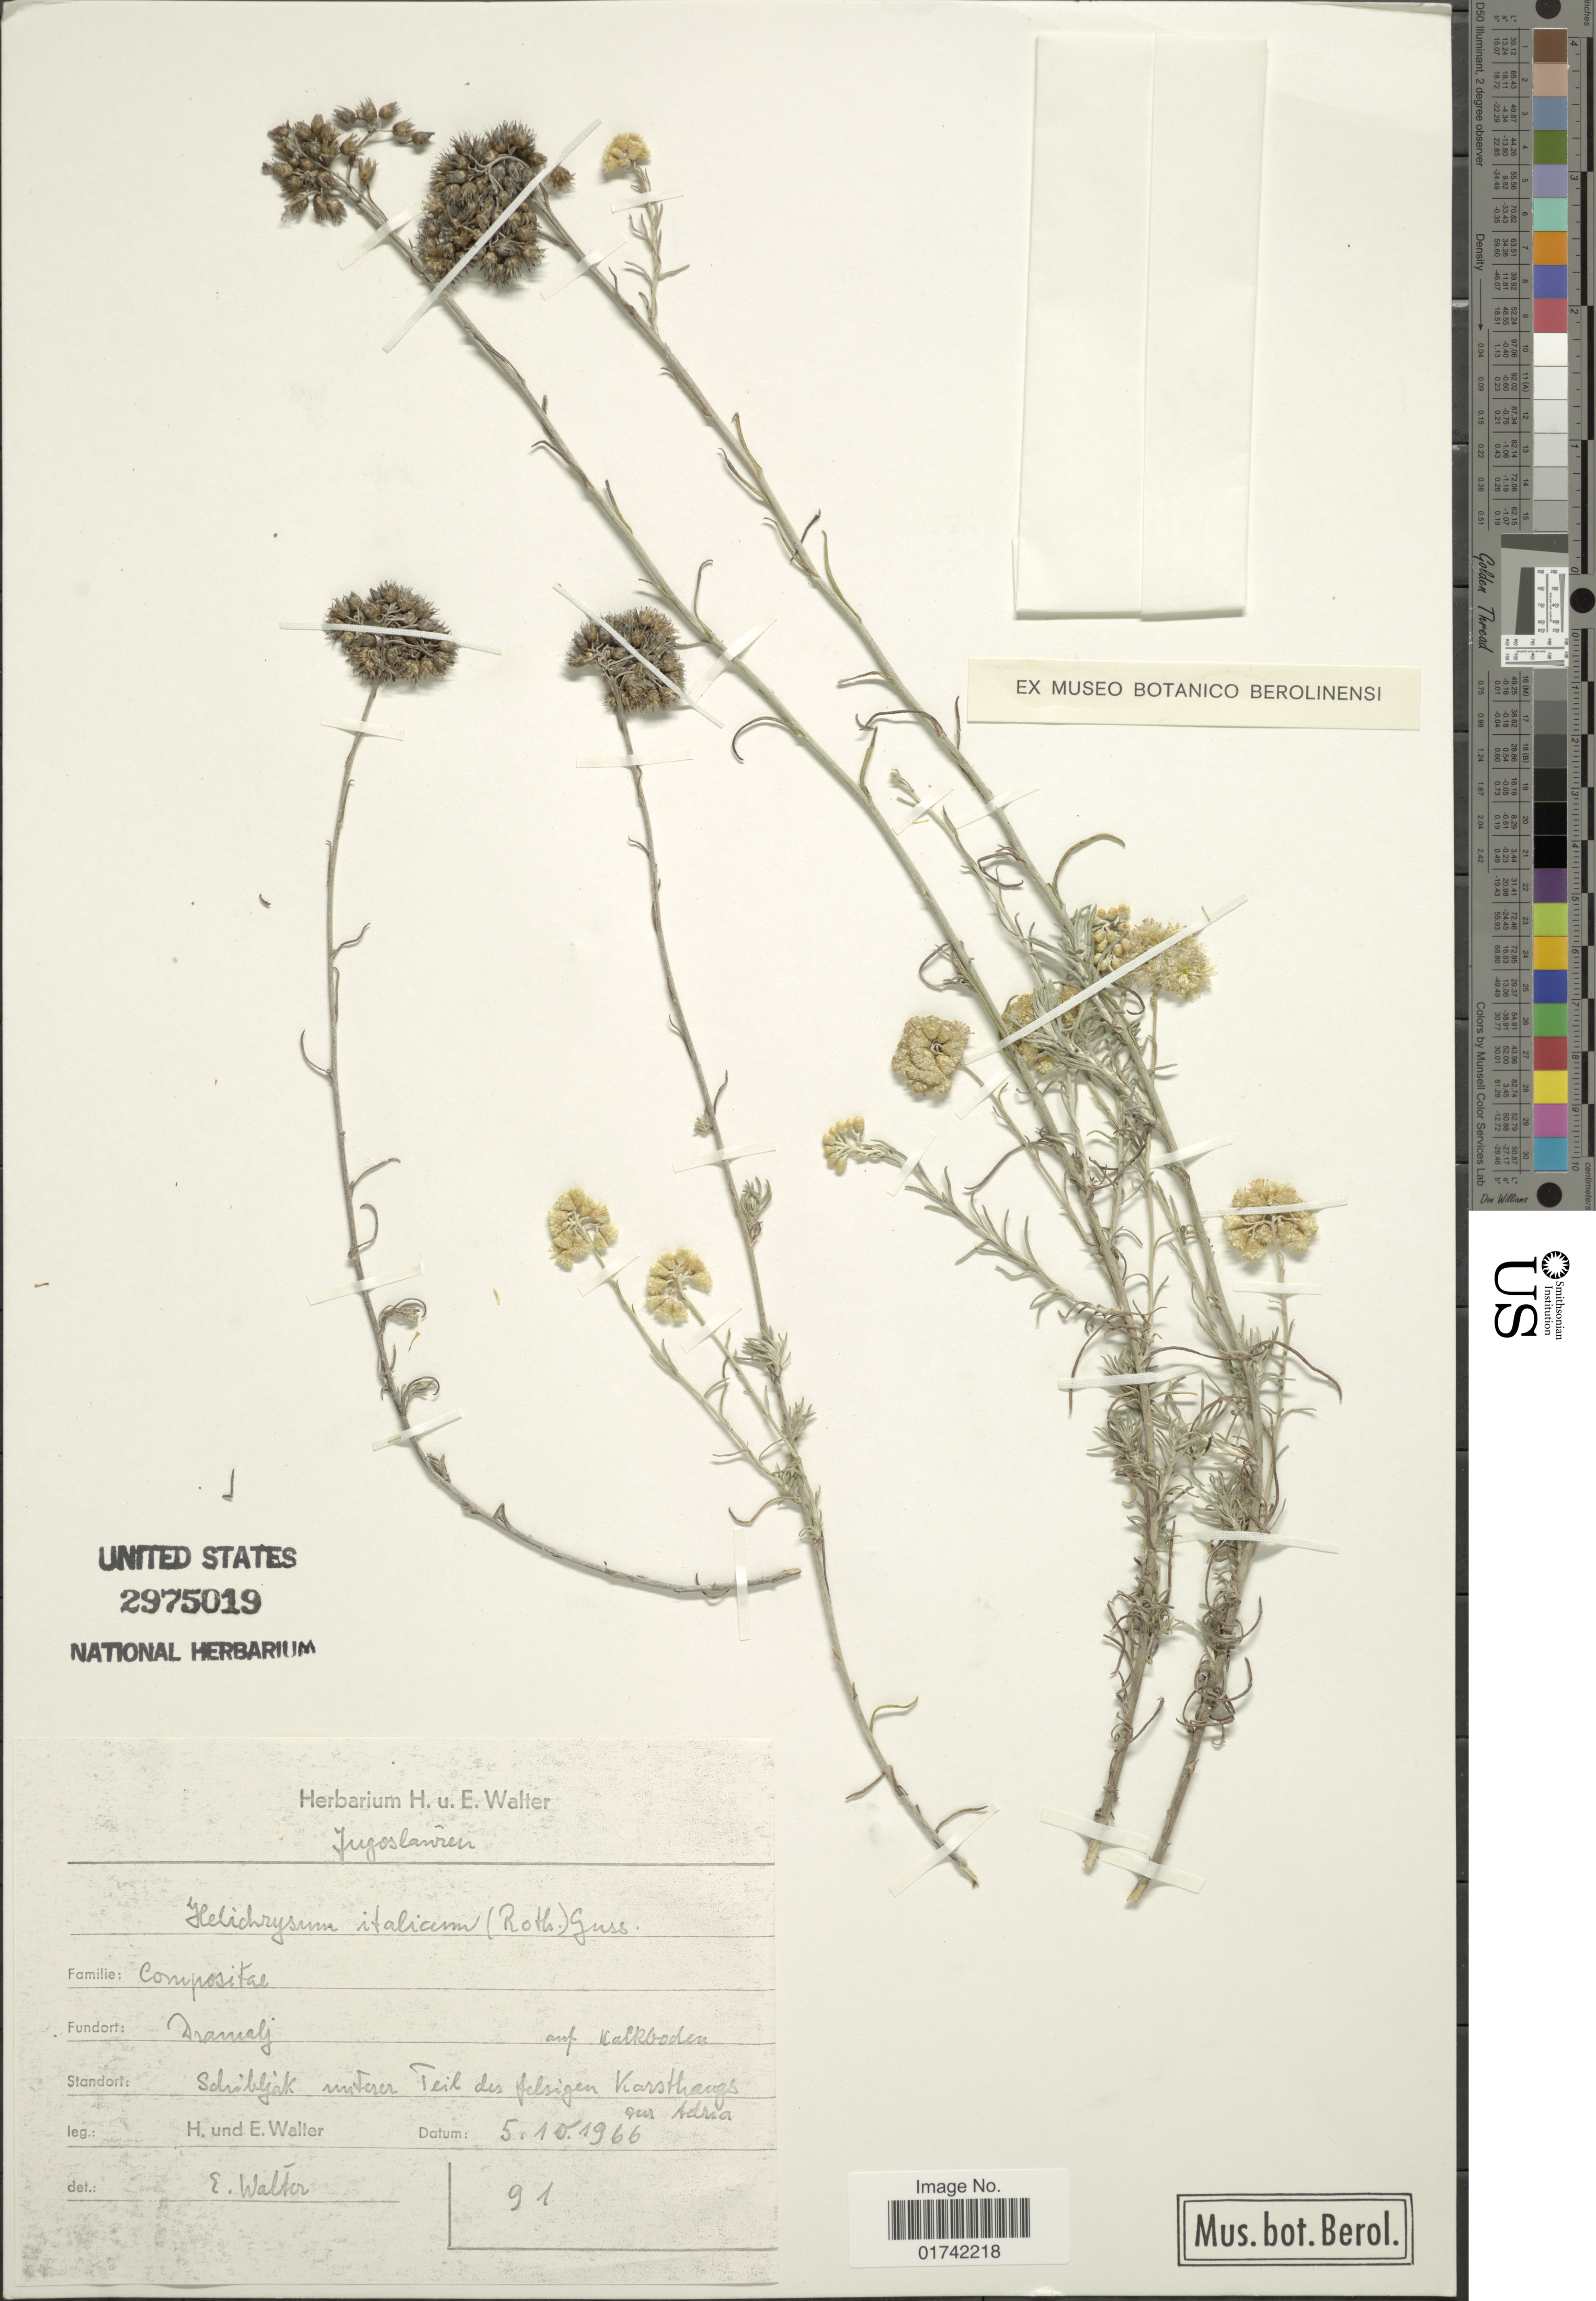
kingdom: Plantae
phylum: Tracheophyta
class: Magnoliopsida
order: Asterales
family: Asteraceae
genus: Helichrysum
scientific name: Helichrysum italicum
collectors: H. P. H. Walter & E. Walter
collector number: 91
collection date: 1966-10-05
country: Croatia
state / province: Primorje-Gorski Kotar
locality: Dramalj [interpreted]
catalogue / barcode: US 2975019